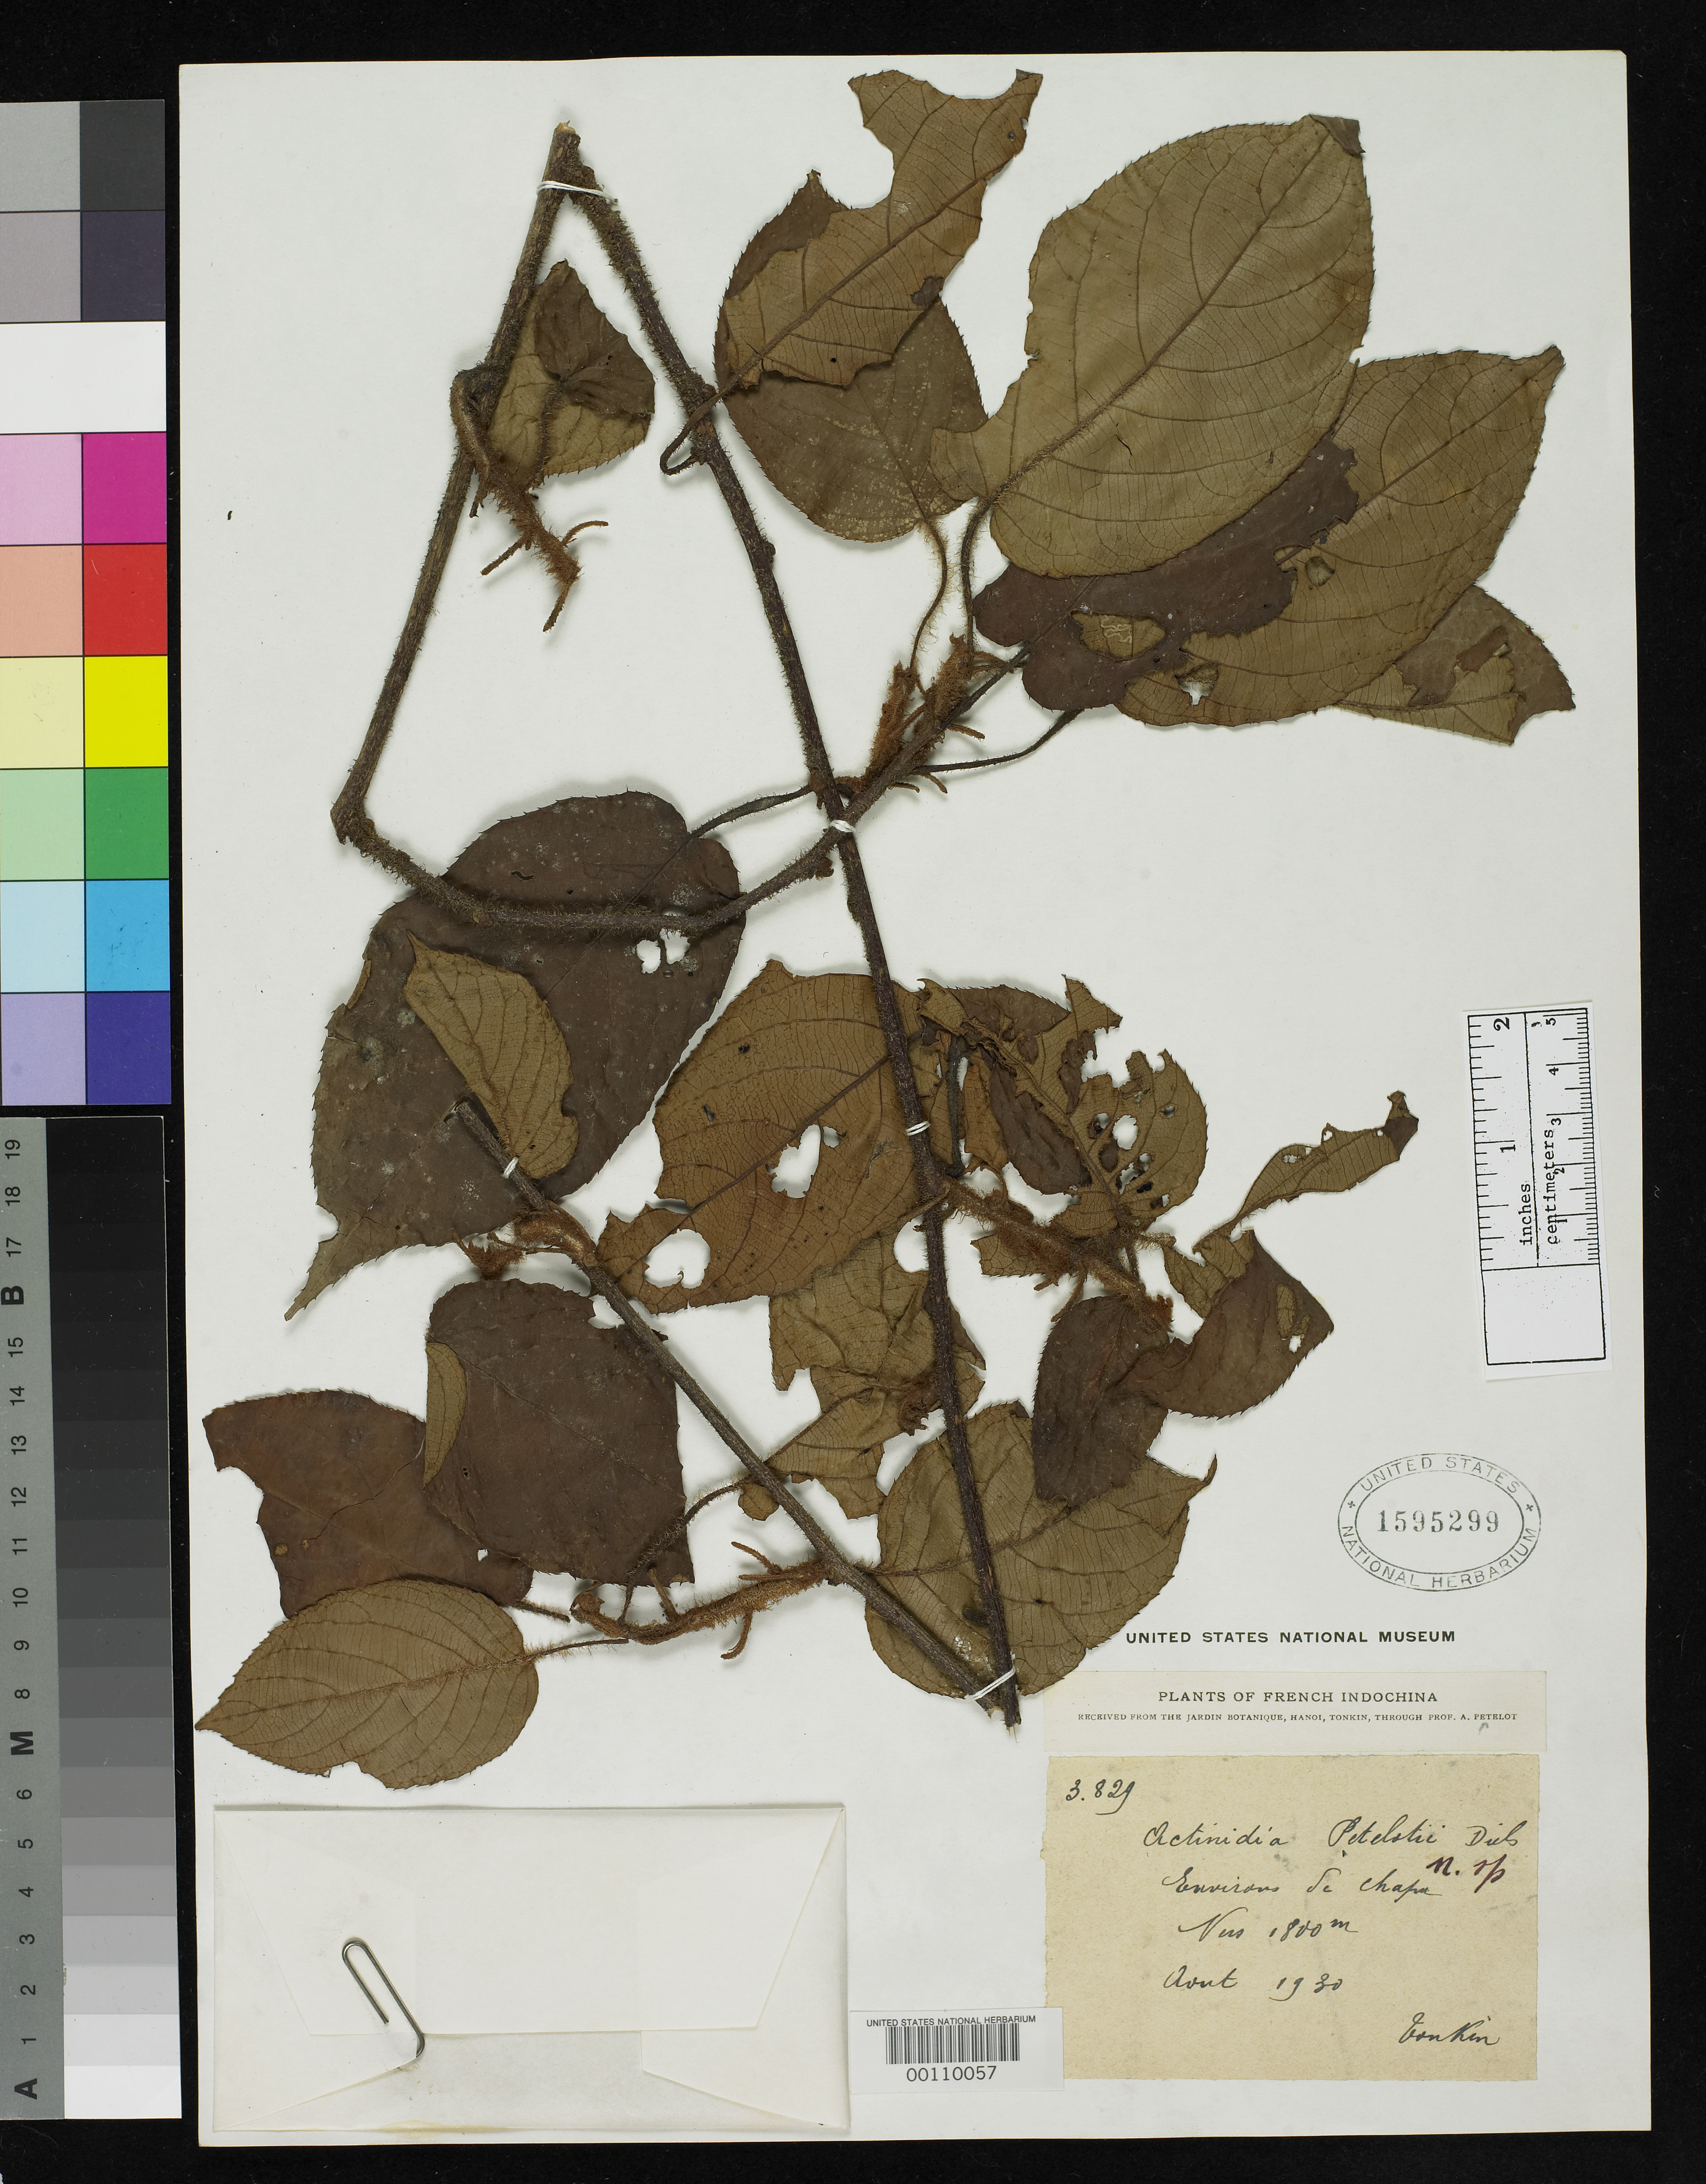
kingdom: Plantae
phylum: Tracheophyta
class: Magnoliopsida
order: Ericales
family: Actinidiaceae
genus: Actinidia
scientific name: Actinidia petelotii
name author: Diels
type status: Isotype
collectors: P. A. Pételot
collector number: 3829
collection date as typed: Aug 1930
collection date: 1930-08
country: Vietnam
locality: Prope Chapa.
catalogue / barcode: US 1595299